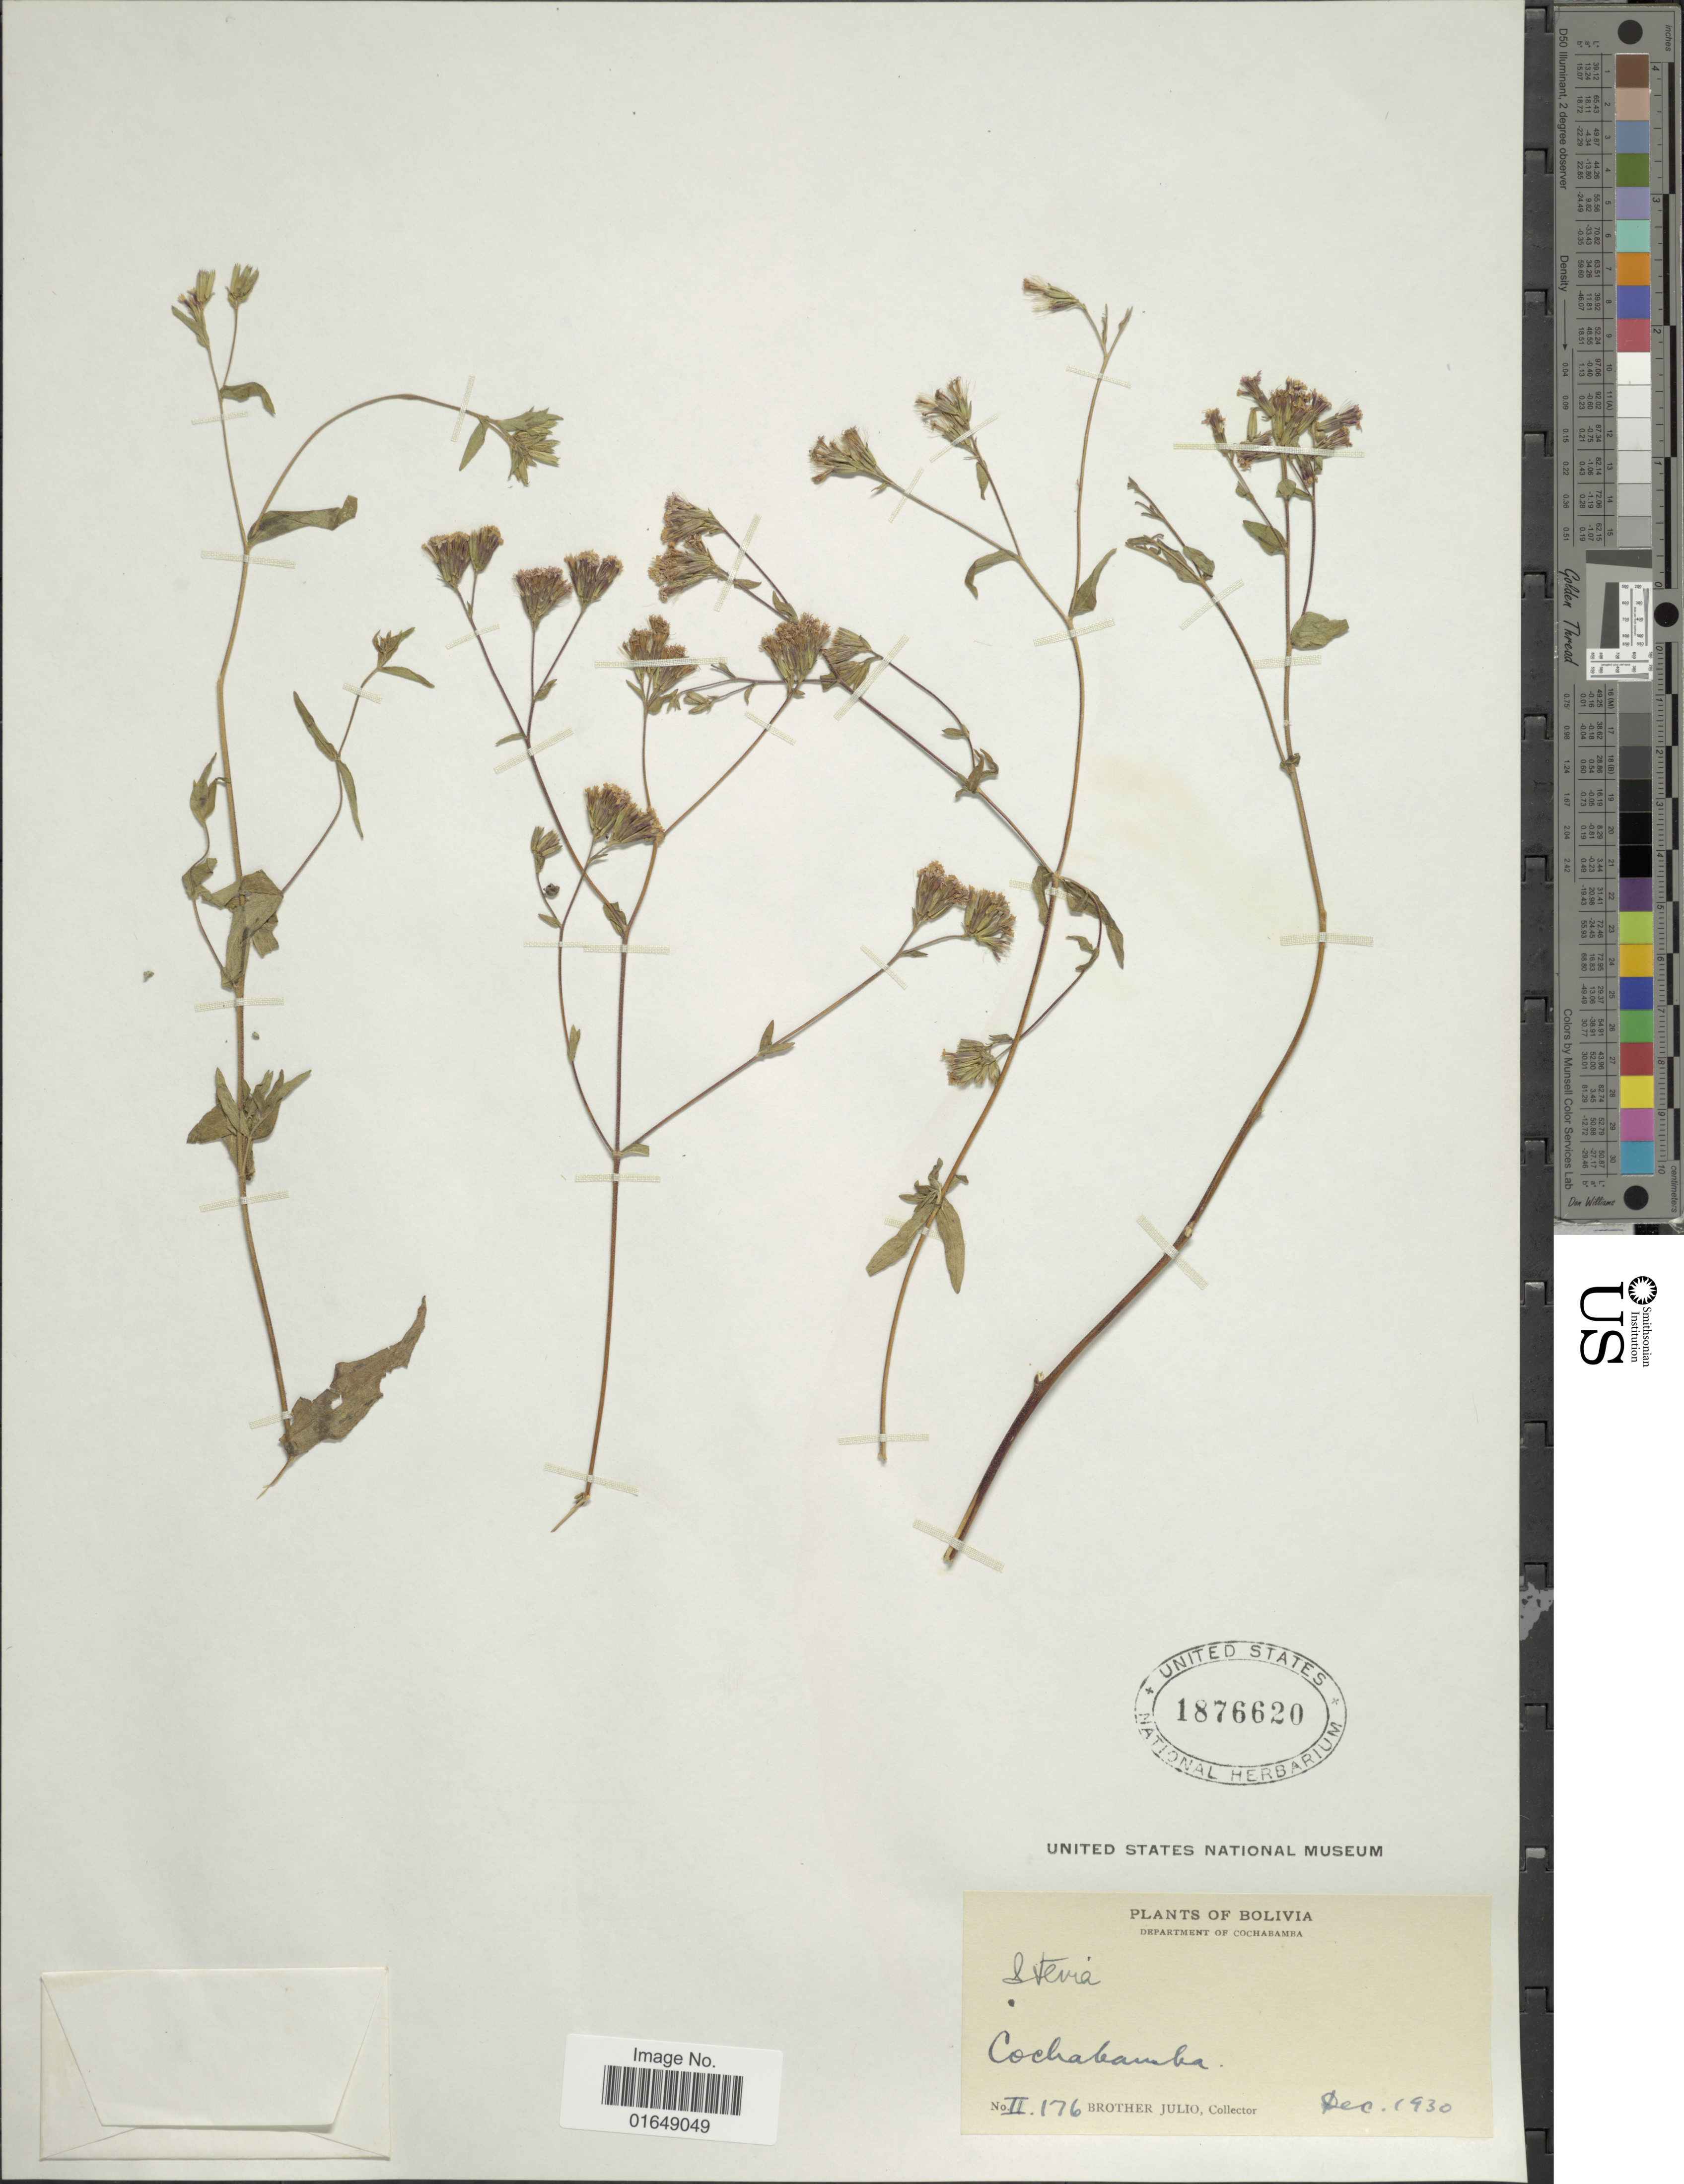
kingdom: Plantae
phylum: Tracheophyta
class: Magnoliopsida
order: Asterales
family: Asteraceae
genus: Stevia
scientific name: Stevia sp.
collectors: Bro. Julio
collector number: II.176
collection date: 1930-12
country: Bolivia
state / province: Cochabamba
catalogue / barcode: US 1876620